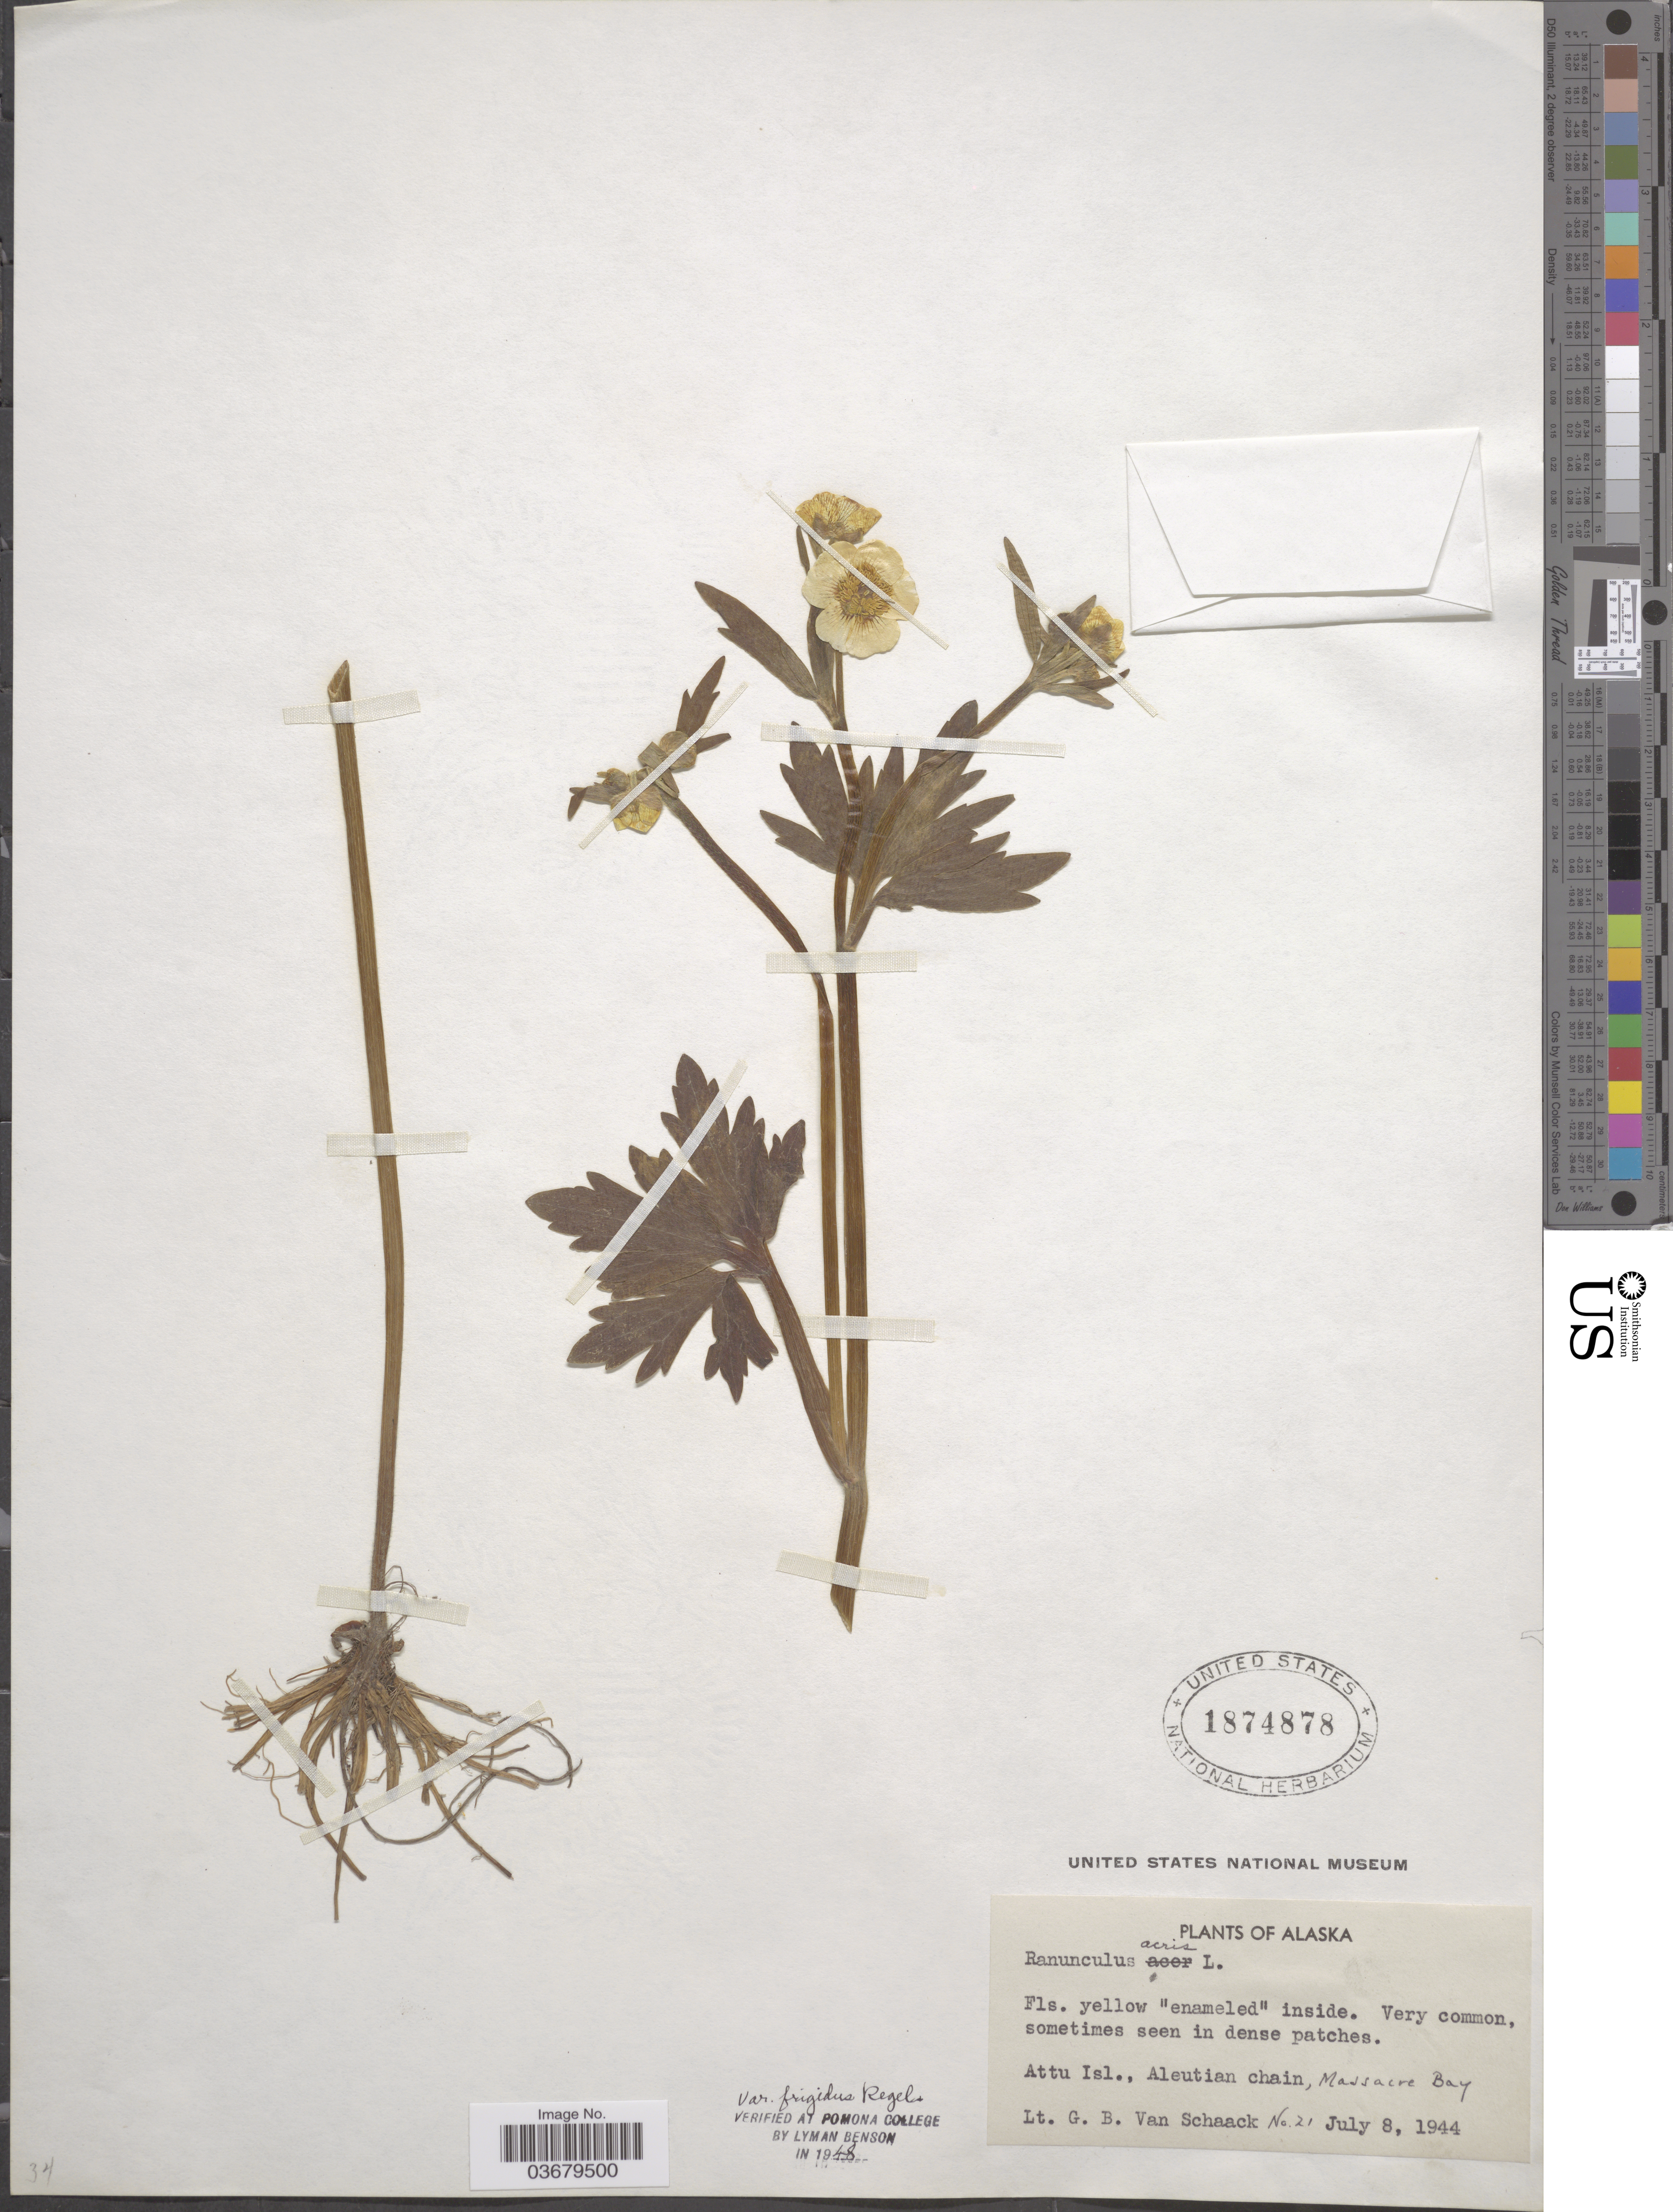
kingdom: Plantae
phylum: Tracheophyta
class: Magnoliopsida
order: Ranunculales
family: Ranunculaceae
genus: Ranunculus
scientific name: Ranunculus acris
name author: L.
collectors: G. Van Schaack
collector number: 21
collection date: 1944-07-08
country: United States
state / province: Alaska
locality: Attu Isl., Aleutian chain, Massacre Bay.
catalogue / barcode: US 1874878